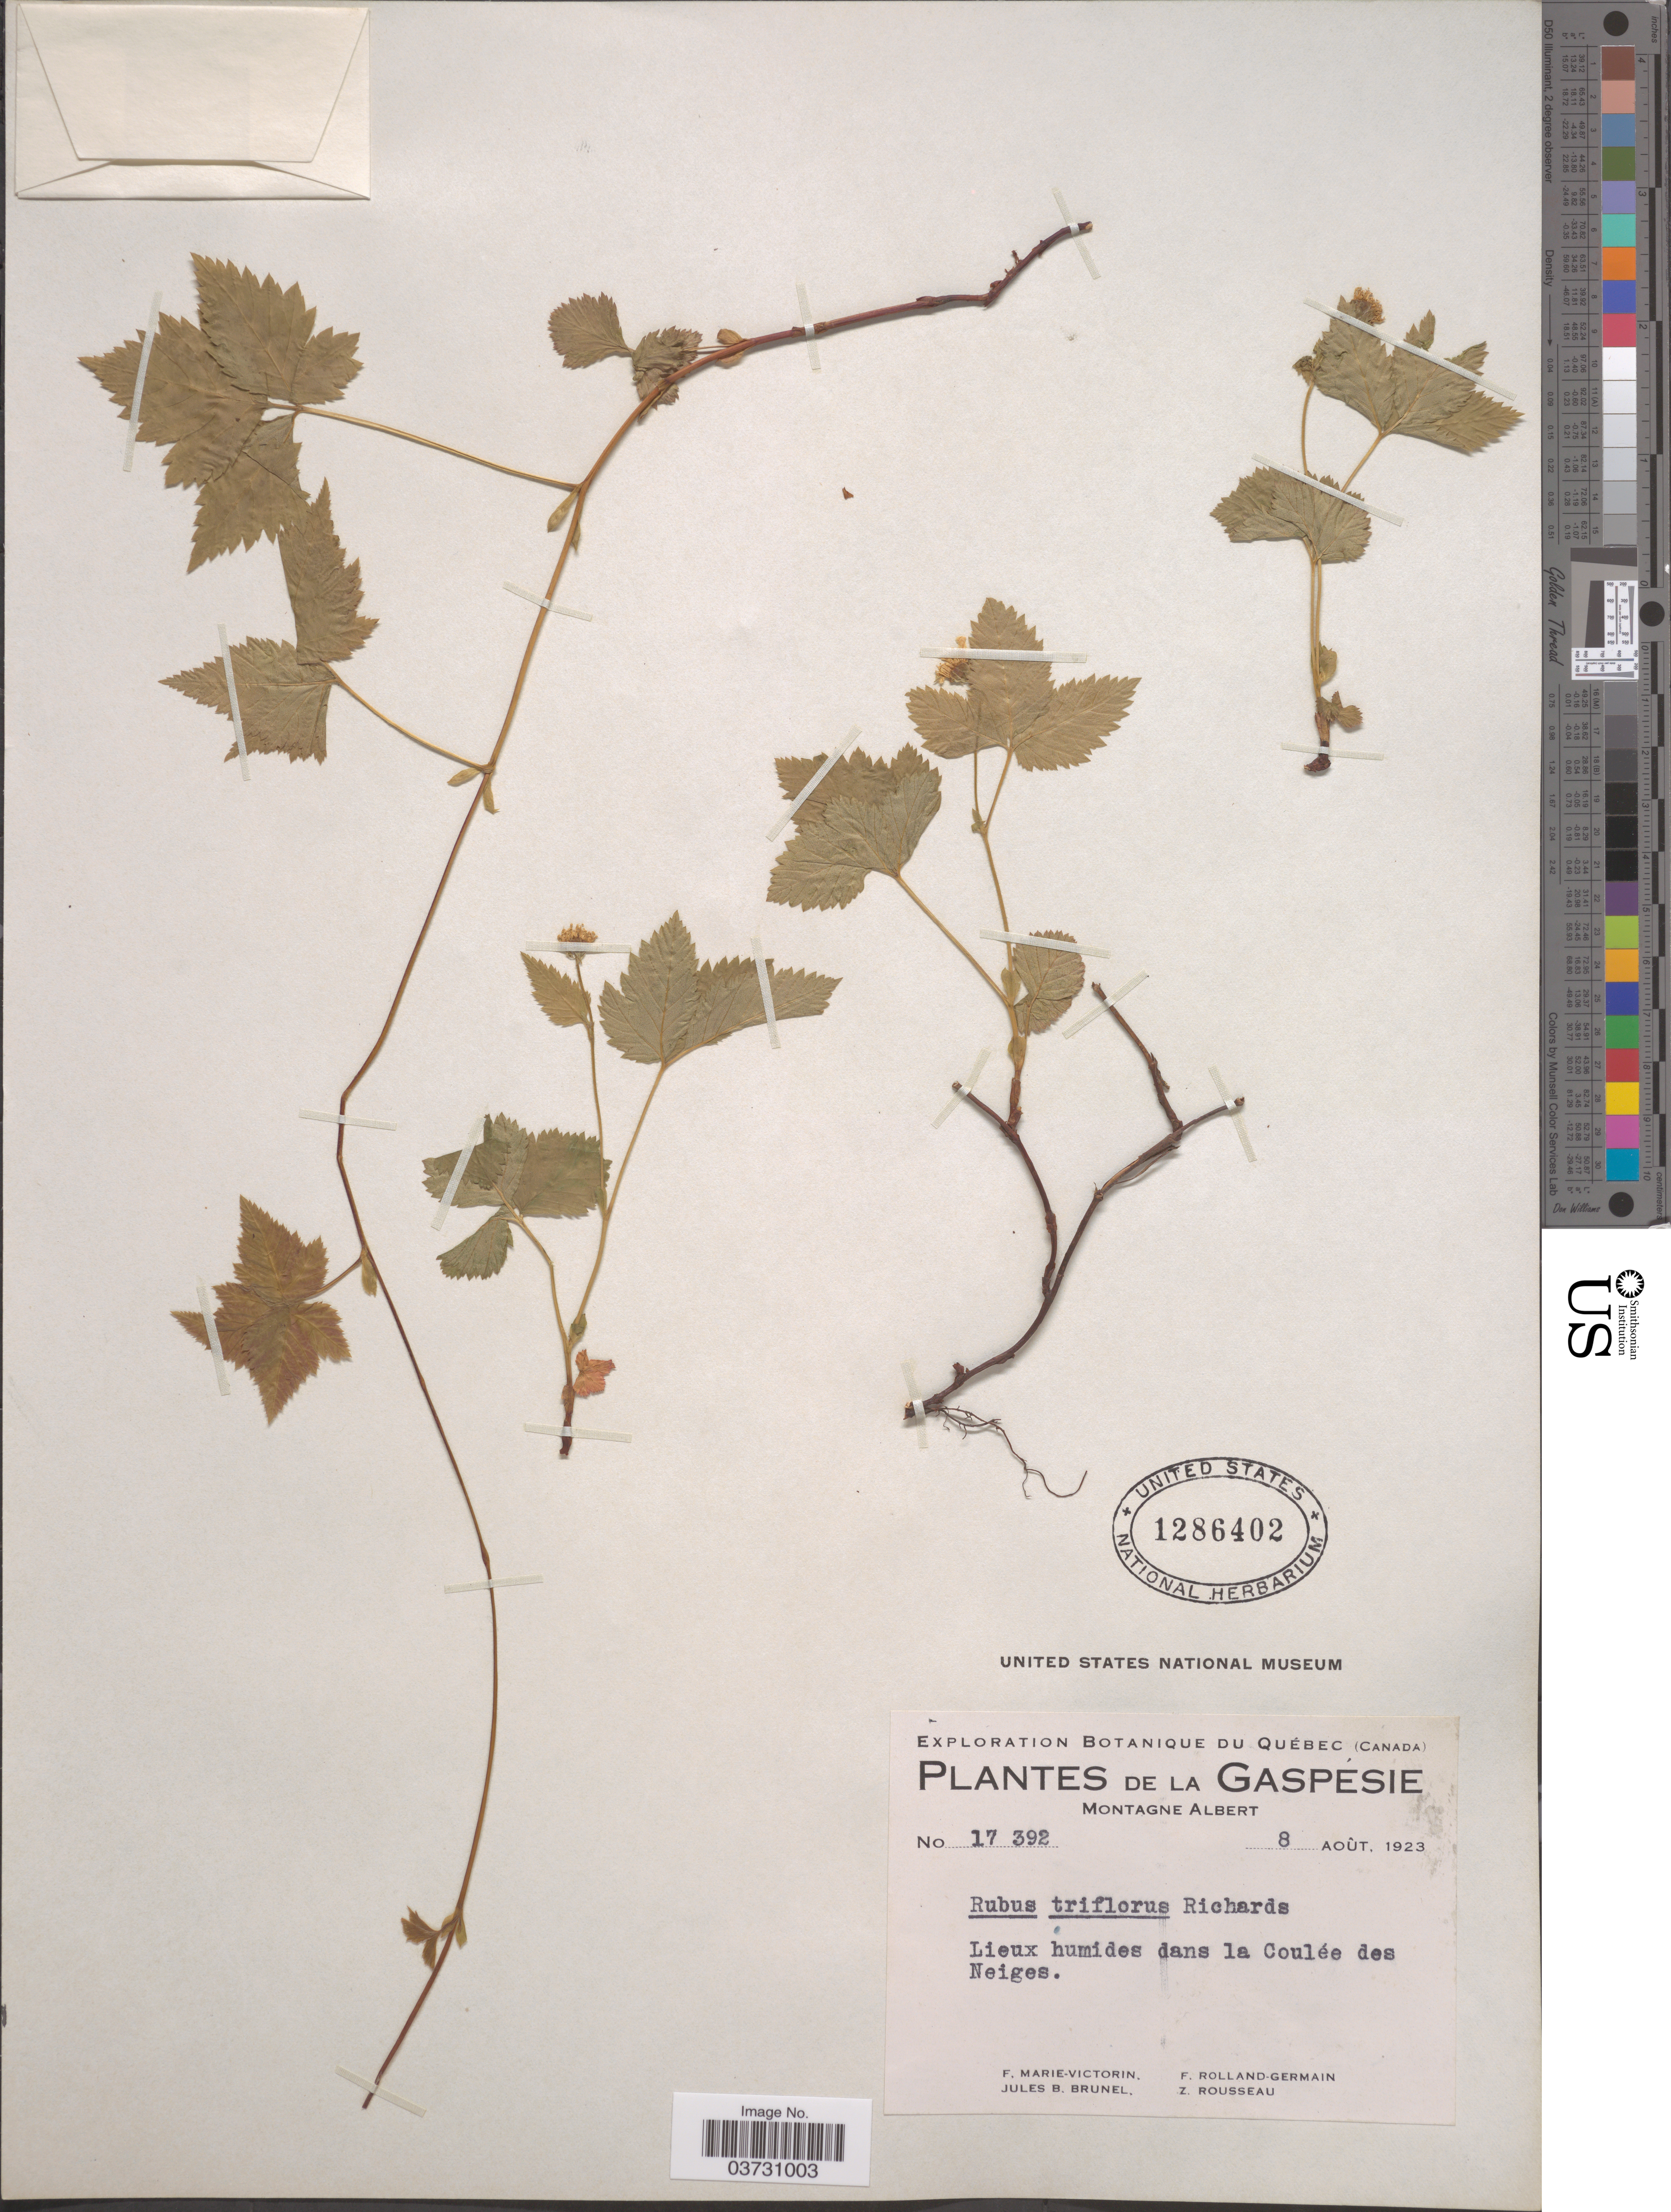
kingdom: Plantae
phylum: Tracheophyta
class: Magnoliopsida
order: Rosales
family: Rosaceae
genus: Rubus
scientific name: Rubus pubescens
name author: Raf.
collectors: F. Marie-Victorin, Rolland-Germain, J. Brunel & Z. Rousseau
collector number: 17392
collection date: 1923-08-08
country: Canada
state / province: Quebec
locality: La Gaspesie. Montagne Albert. Lieux humides dans la Coulée des Neiges.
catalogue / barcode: US 1286402